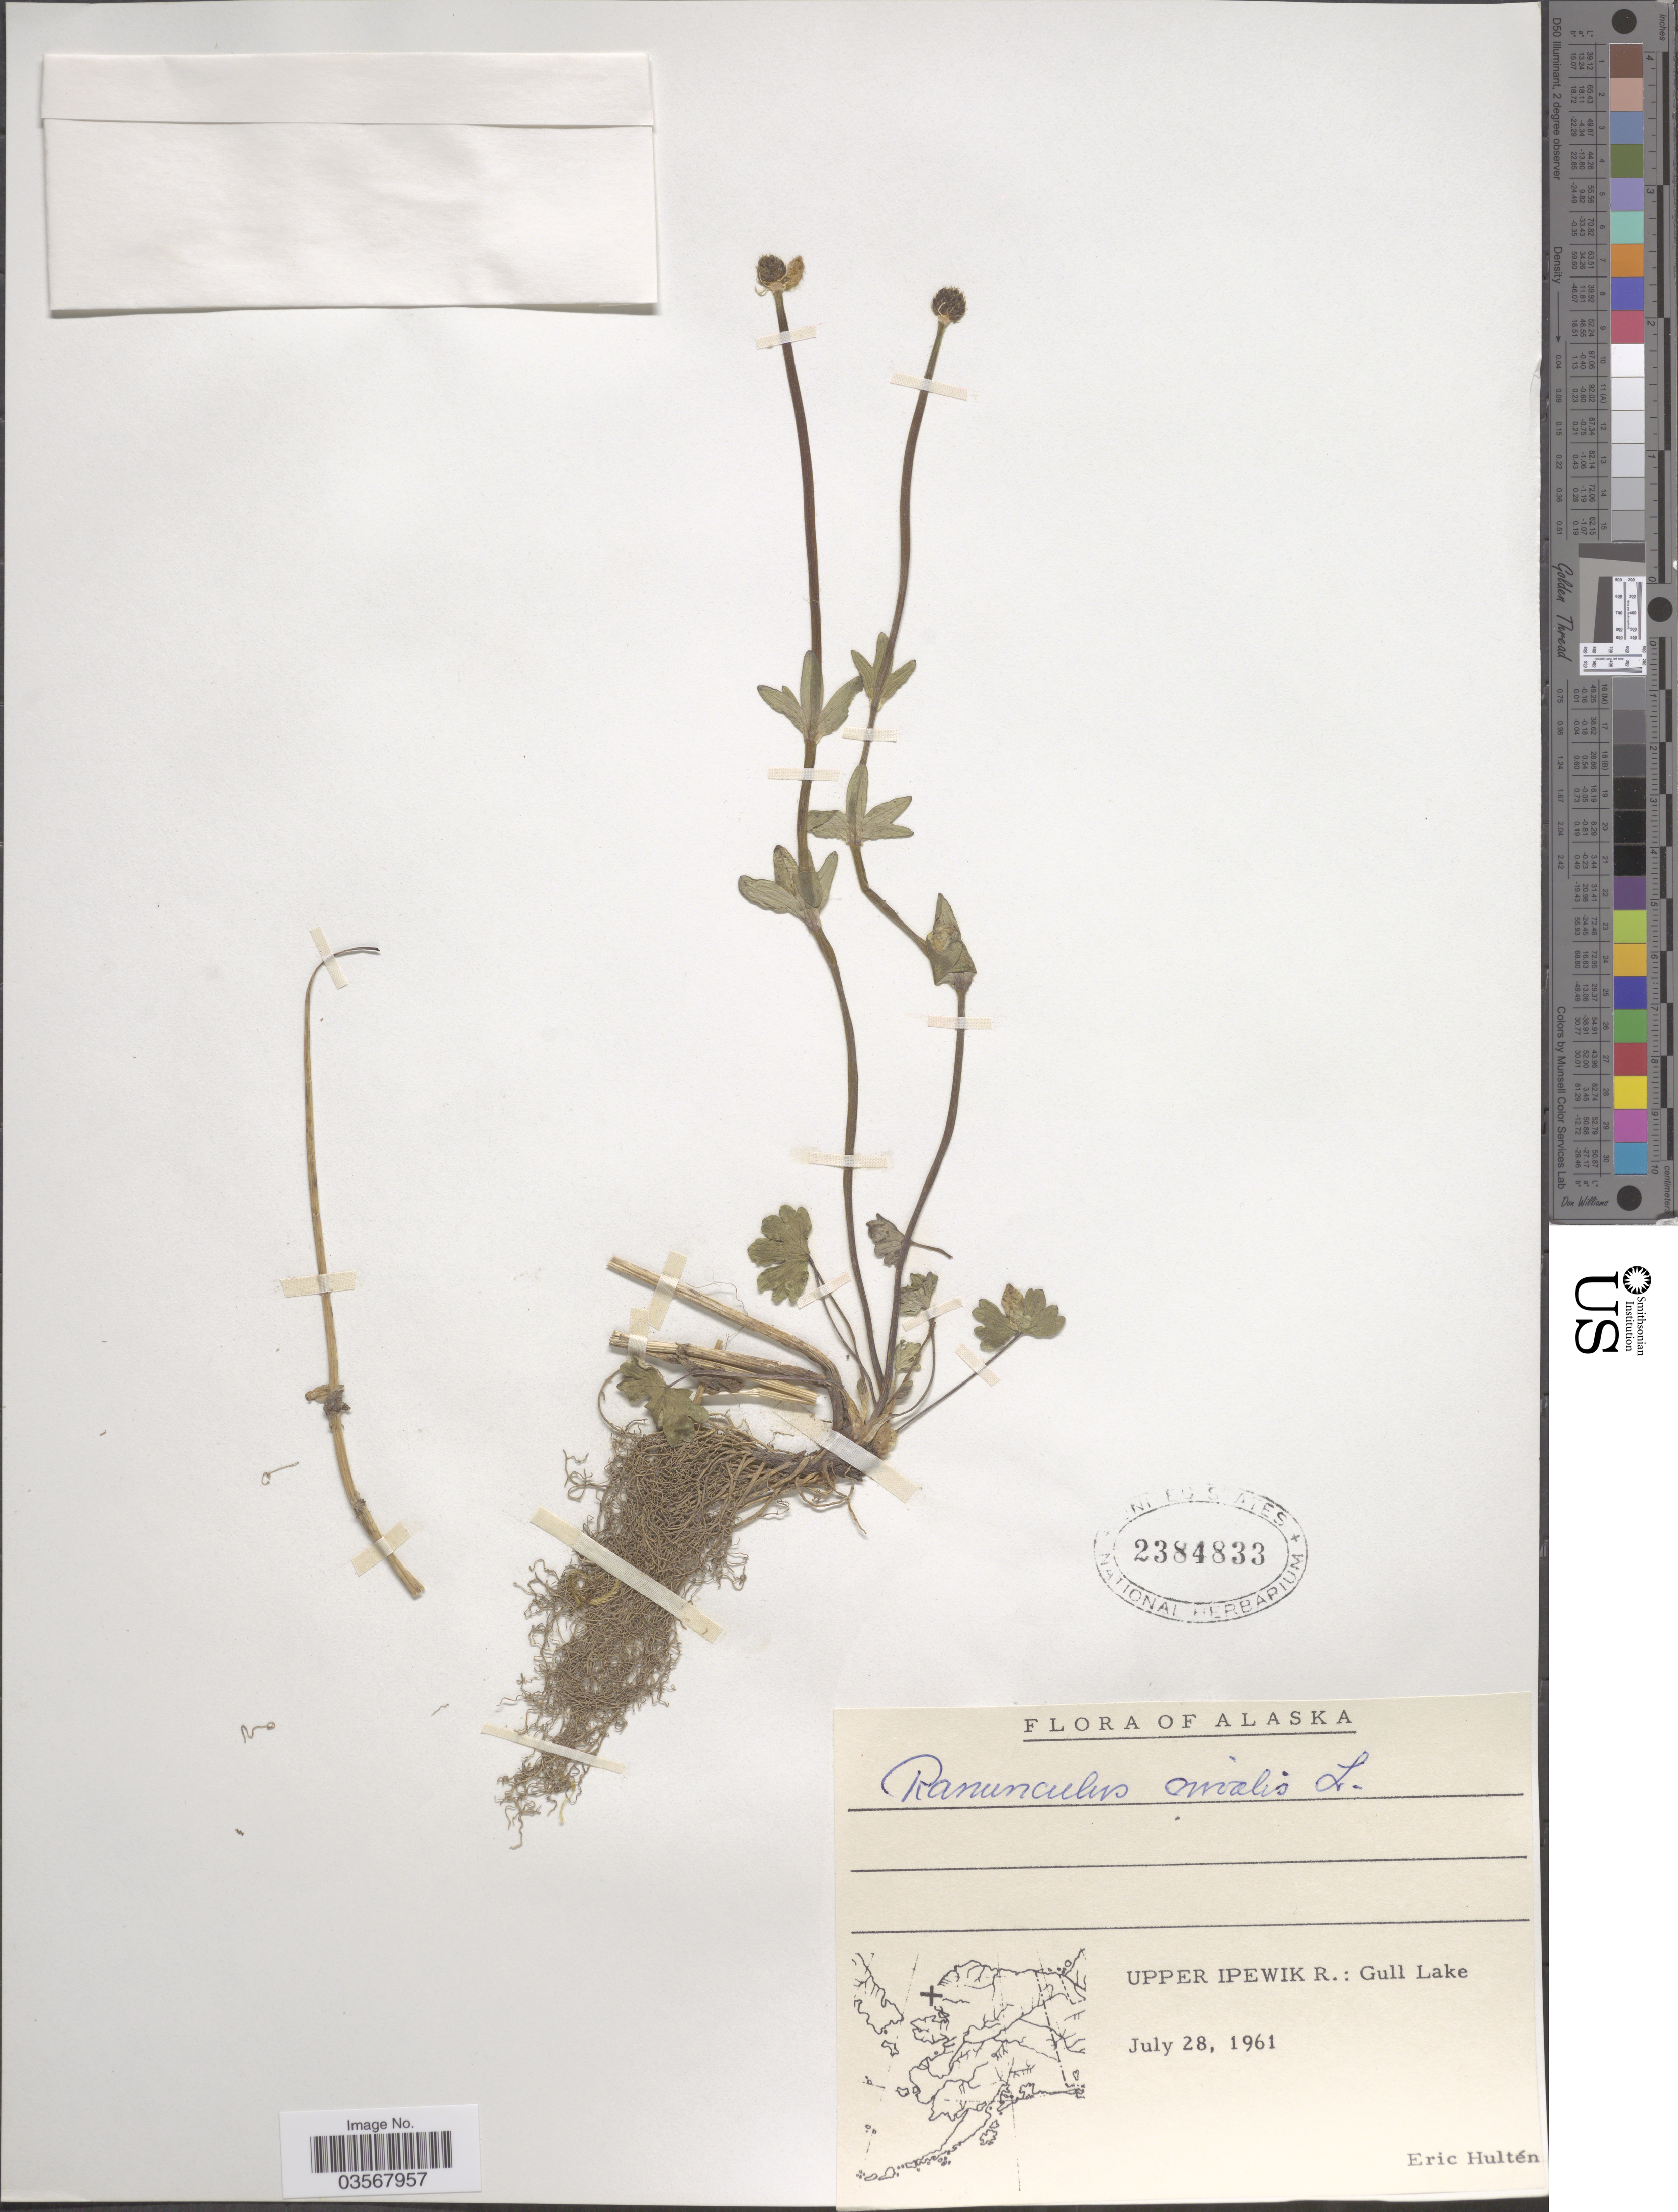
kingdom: Plantae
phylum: Tracheophyta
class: Magnoliopsida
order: Ranunculales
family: Ranunculaceae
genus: Ranunculus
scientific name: Ranunculus nivalis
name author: L.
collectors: E. G. Hultén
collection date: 1961-07-28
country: United States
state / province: Alaska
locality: Upper Ipewik R.: Gull Lake.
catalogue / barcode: US 2384833